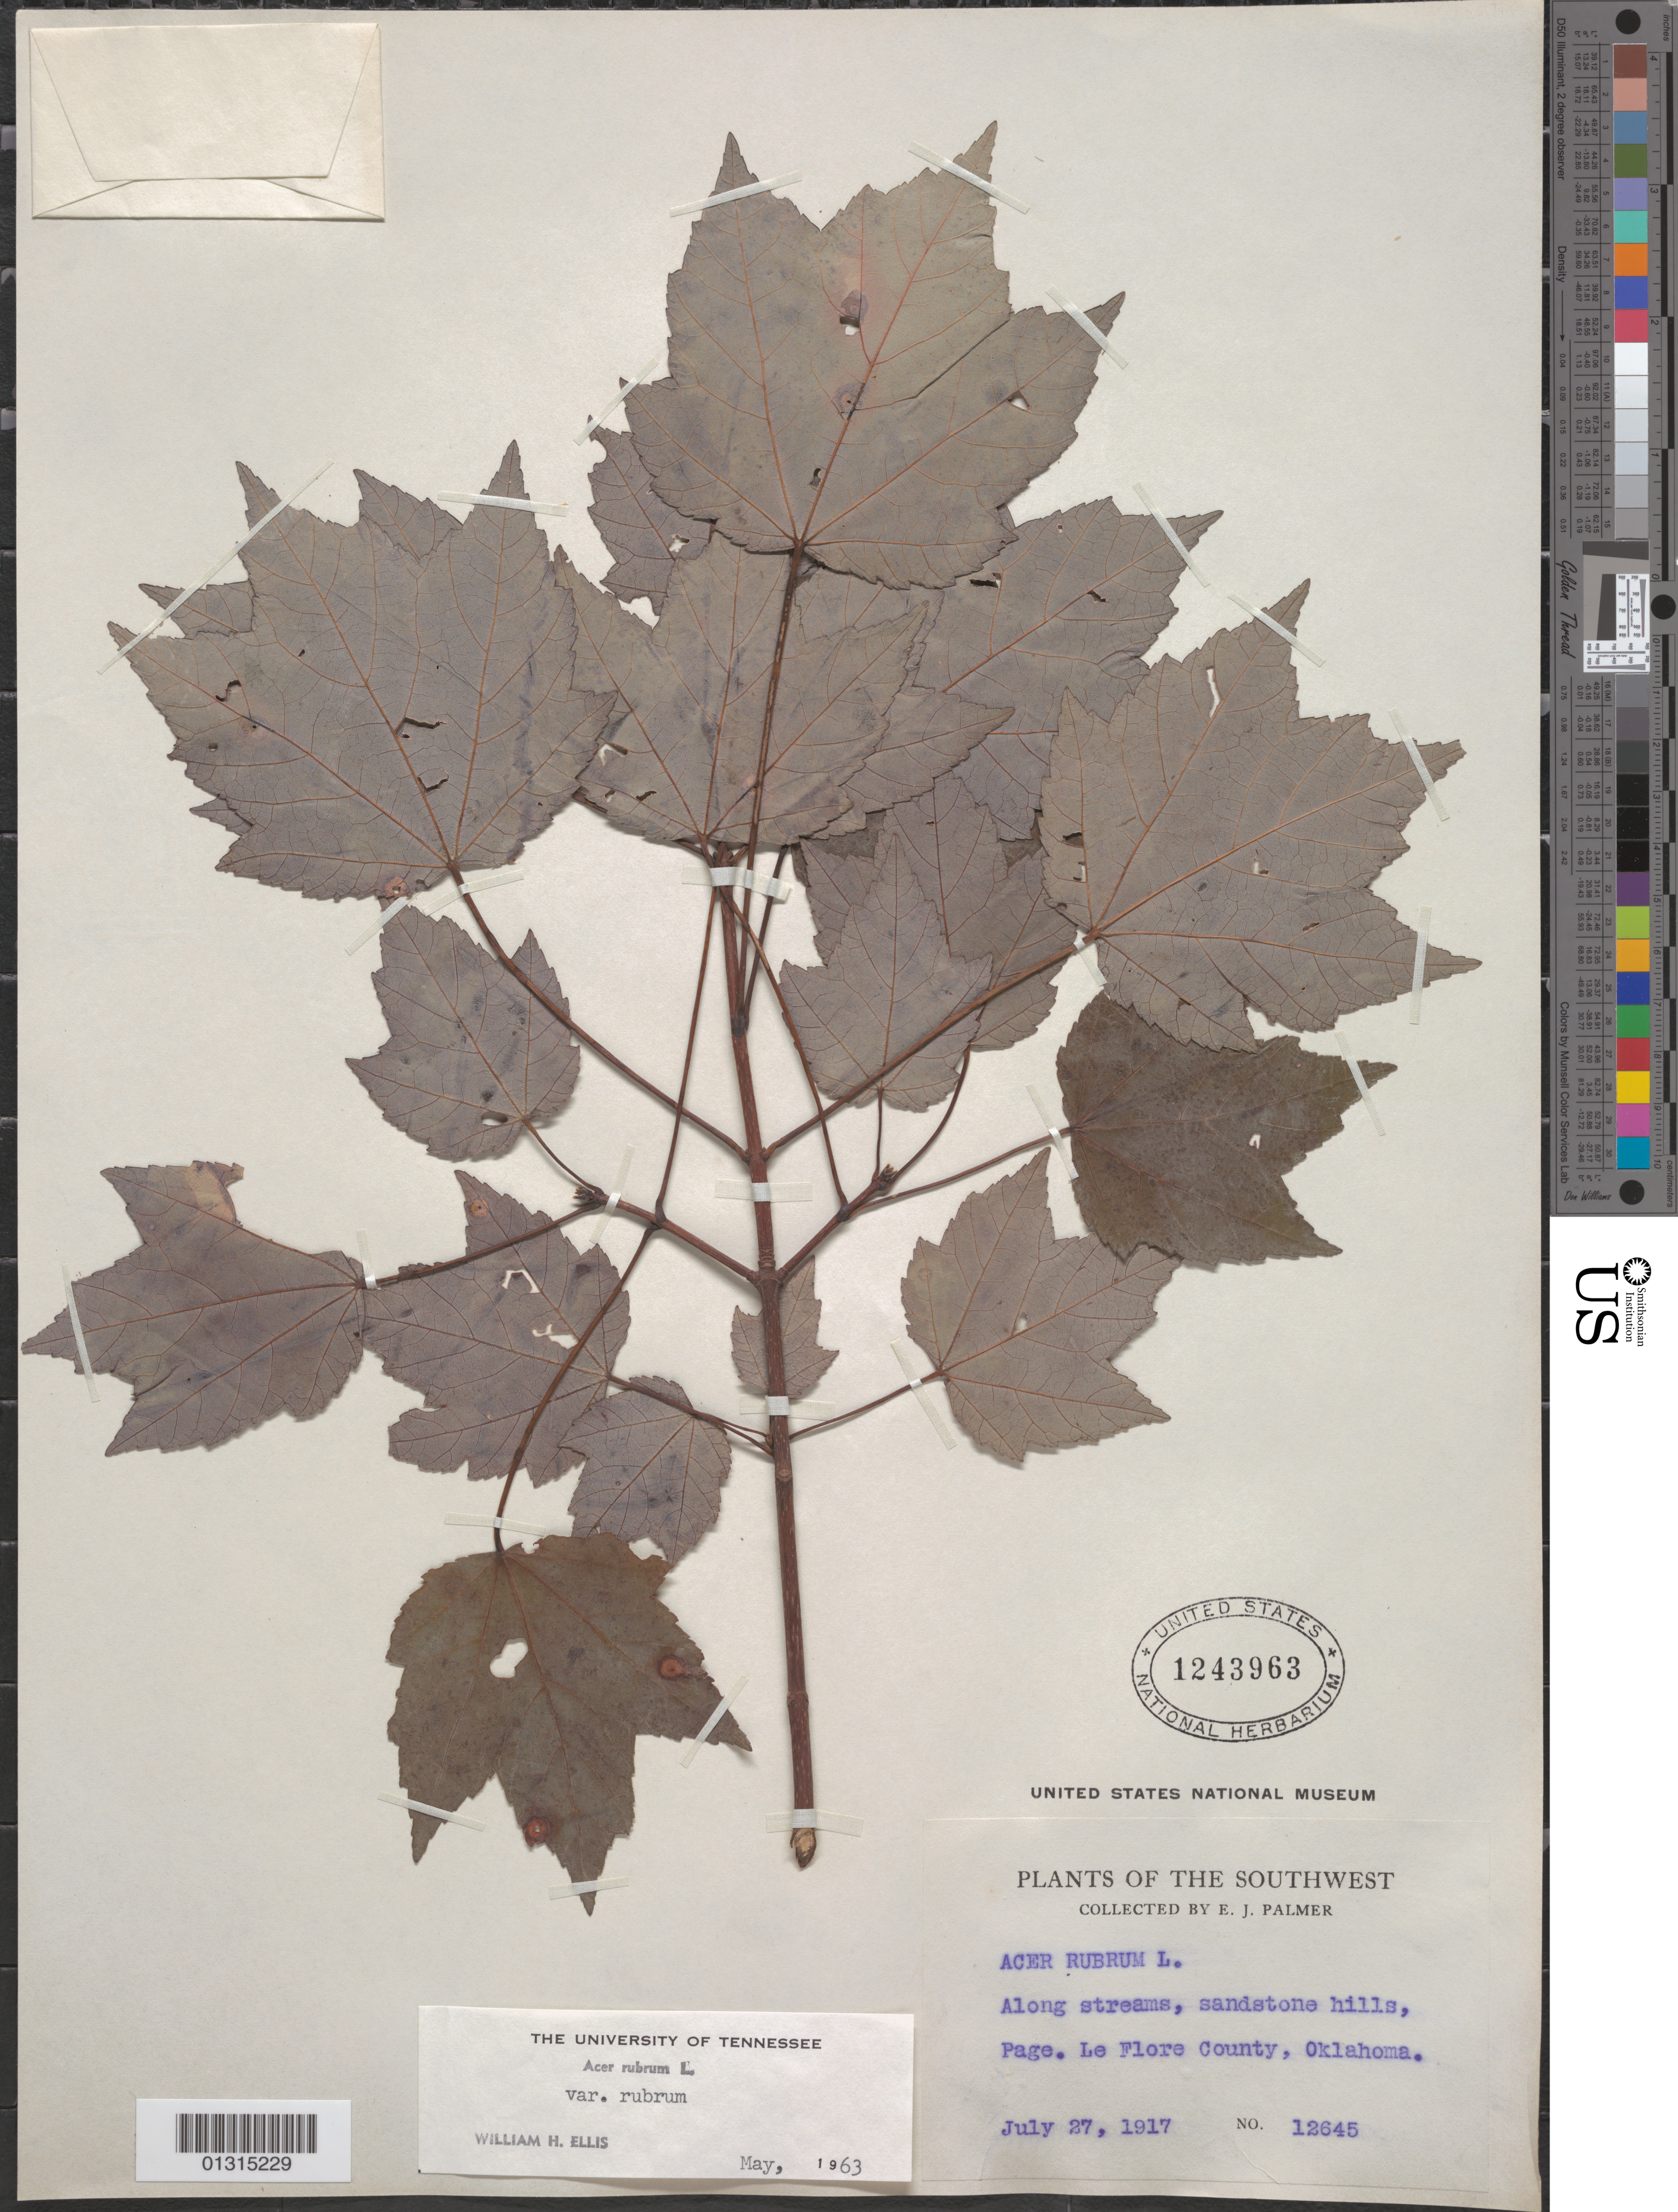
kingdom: Plantae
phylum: Tracheophyta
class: Magnoliopsida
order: Sapindales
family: Sapindaceae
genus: Acer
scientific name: Acer rubrum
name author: L.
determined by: Ellis, W. H.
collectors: E. J. Palmer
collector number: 12645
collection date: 1917-07-27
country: United States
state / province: Oklahoma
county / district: Le Flore County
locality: Le Flore County, Page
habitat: Along streams, sandstone hills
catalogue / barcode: US 1243963